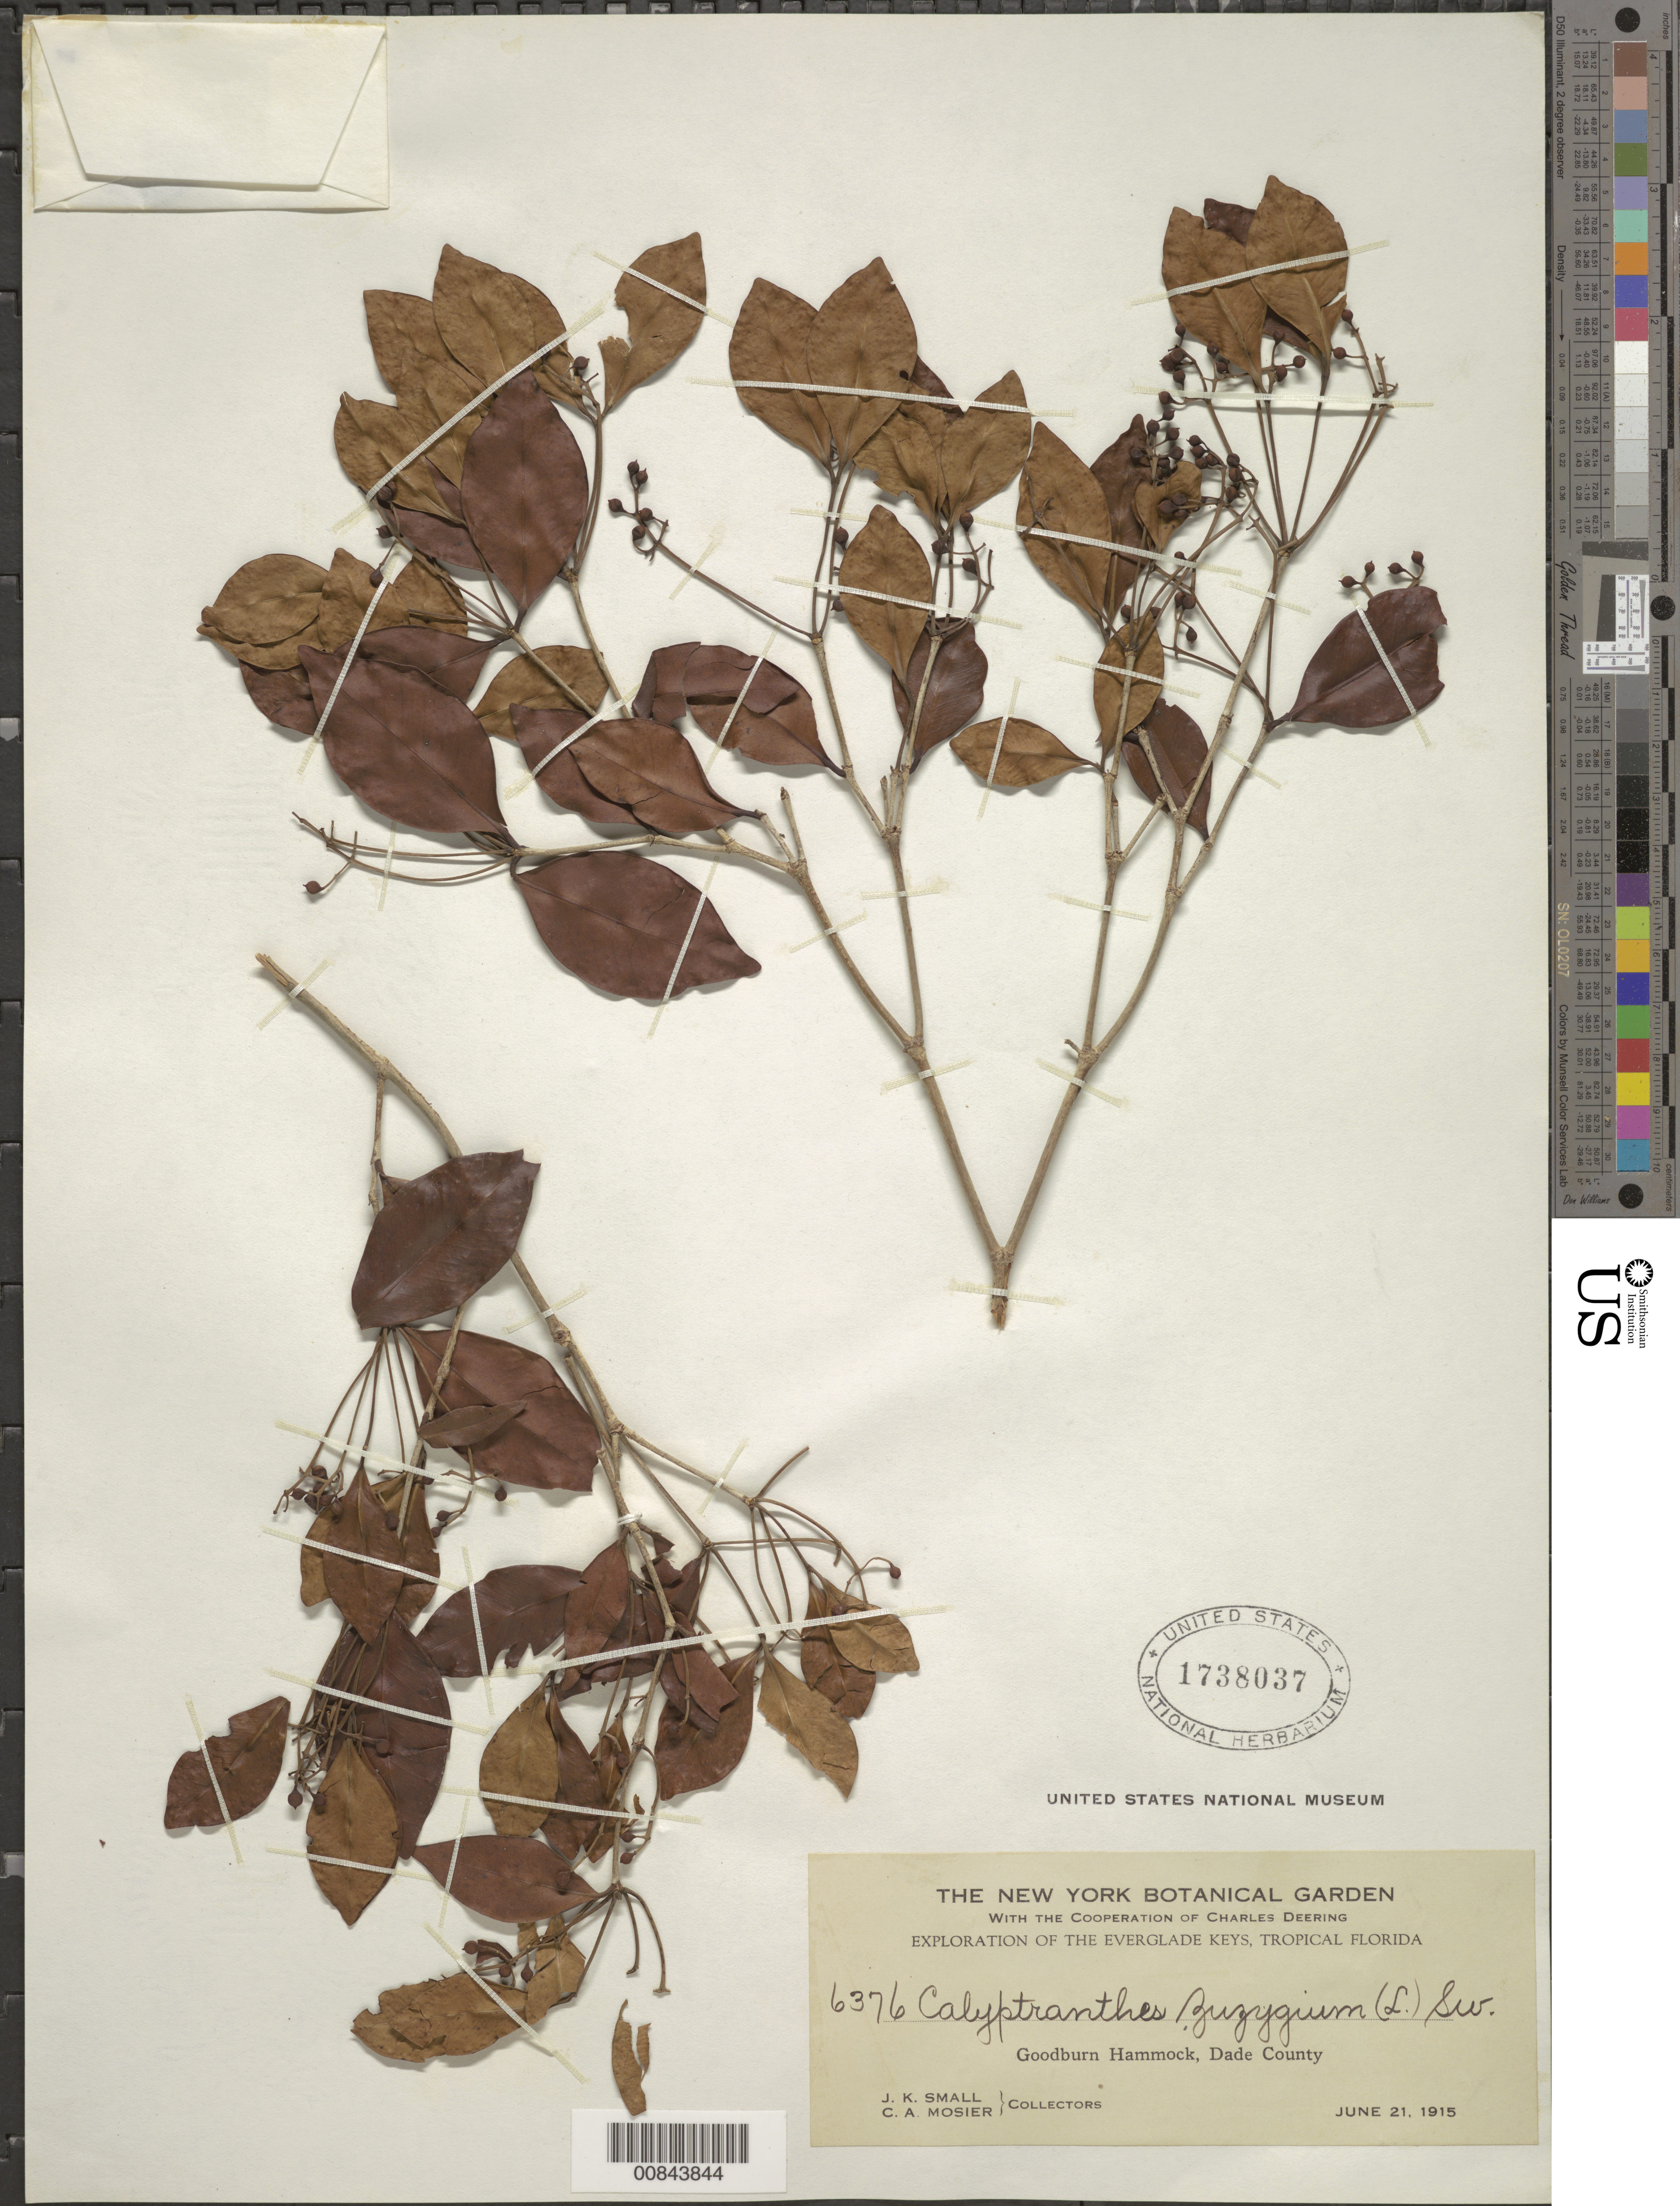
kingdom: Plantae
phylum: Tracheophyta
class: Magnoliopsida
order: Myrtales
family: Myrtaceae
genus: Myrcia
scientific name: Myrcia zuzygium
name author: (L.) A.R. Lourenço & E. Lucas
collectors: J. K. Small & C. A. Mosier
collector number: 6376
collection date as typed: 21 Jun 1915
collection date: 1915-06-21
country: United States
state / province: Florida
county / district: Dade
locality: Goodburn Hammock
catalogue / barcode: US 1738037